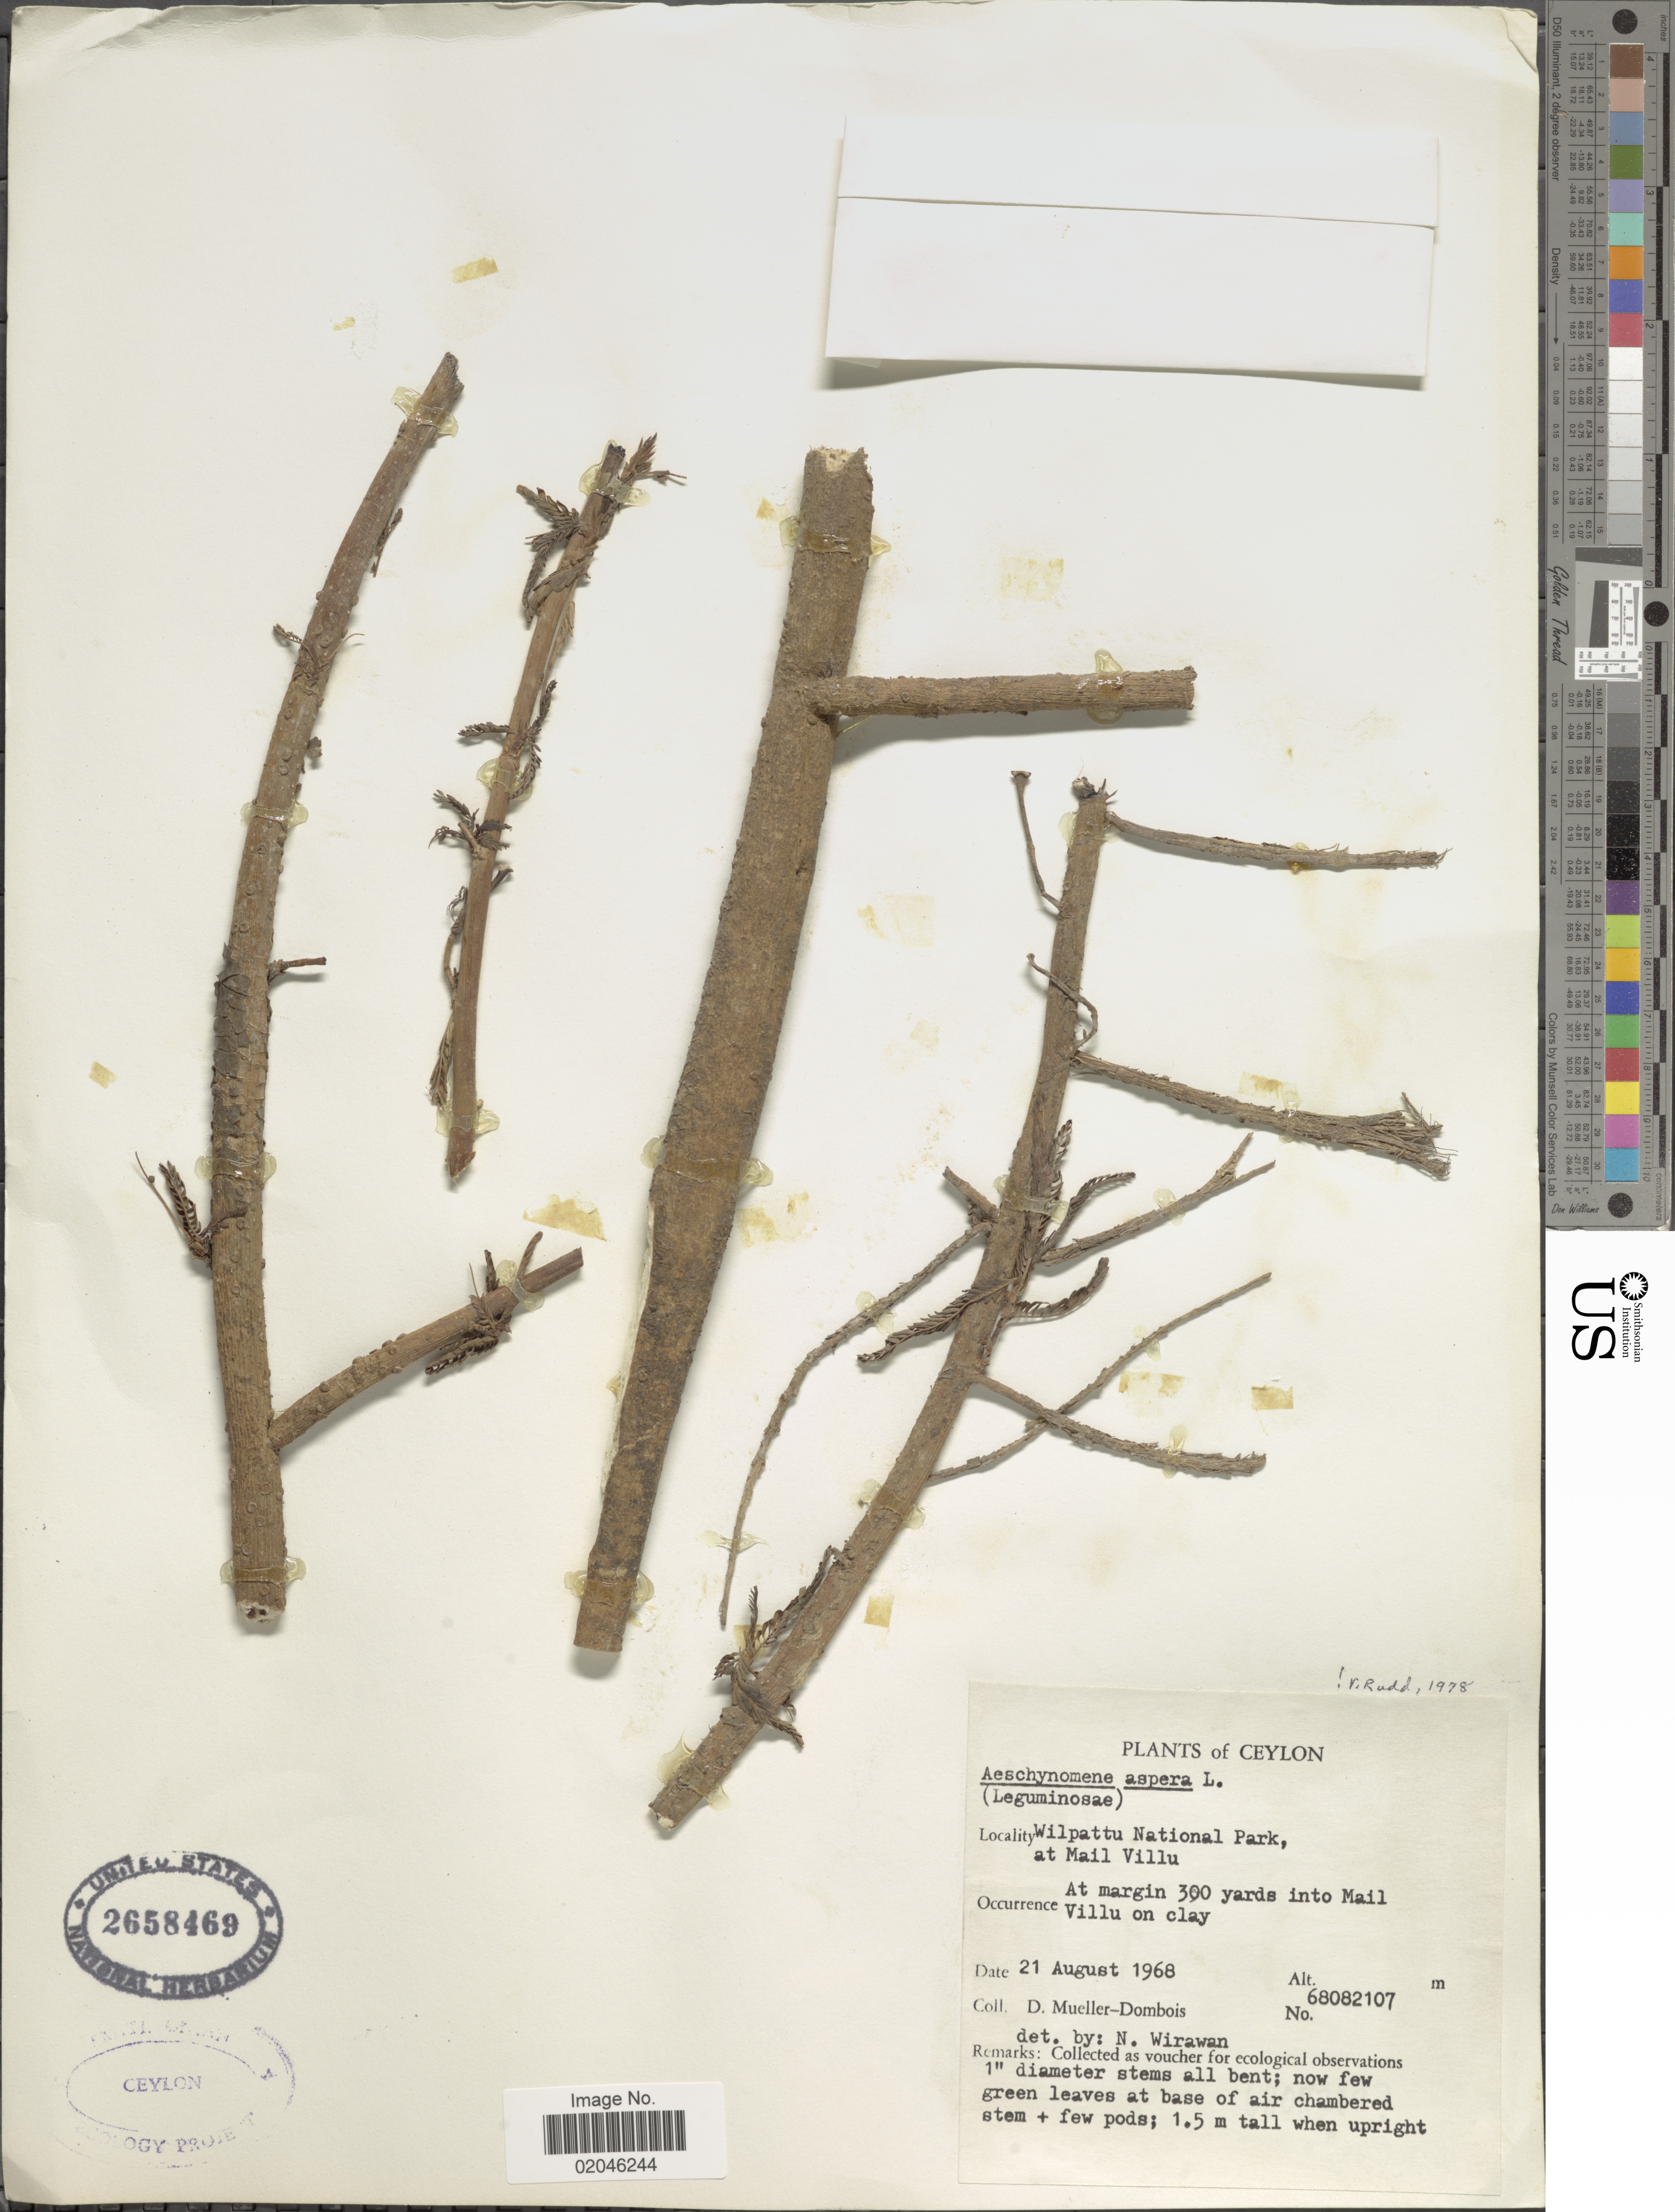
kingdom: Plantae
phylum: Tracheophyta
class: Magnoliopsida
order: Fabales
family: Fabaceae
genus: Aeschynomene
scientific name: Aeschynomene aspera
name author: L.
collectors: D. Mueller-Dombois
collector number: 68082107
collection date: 1968-08-21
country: Sri Lanka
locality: Ceylon, Wilpattu National Park, at Mail Villu, at margin 300 yards into Mail Villu on clay.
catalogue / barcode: US 2658469